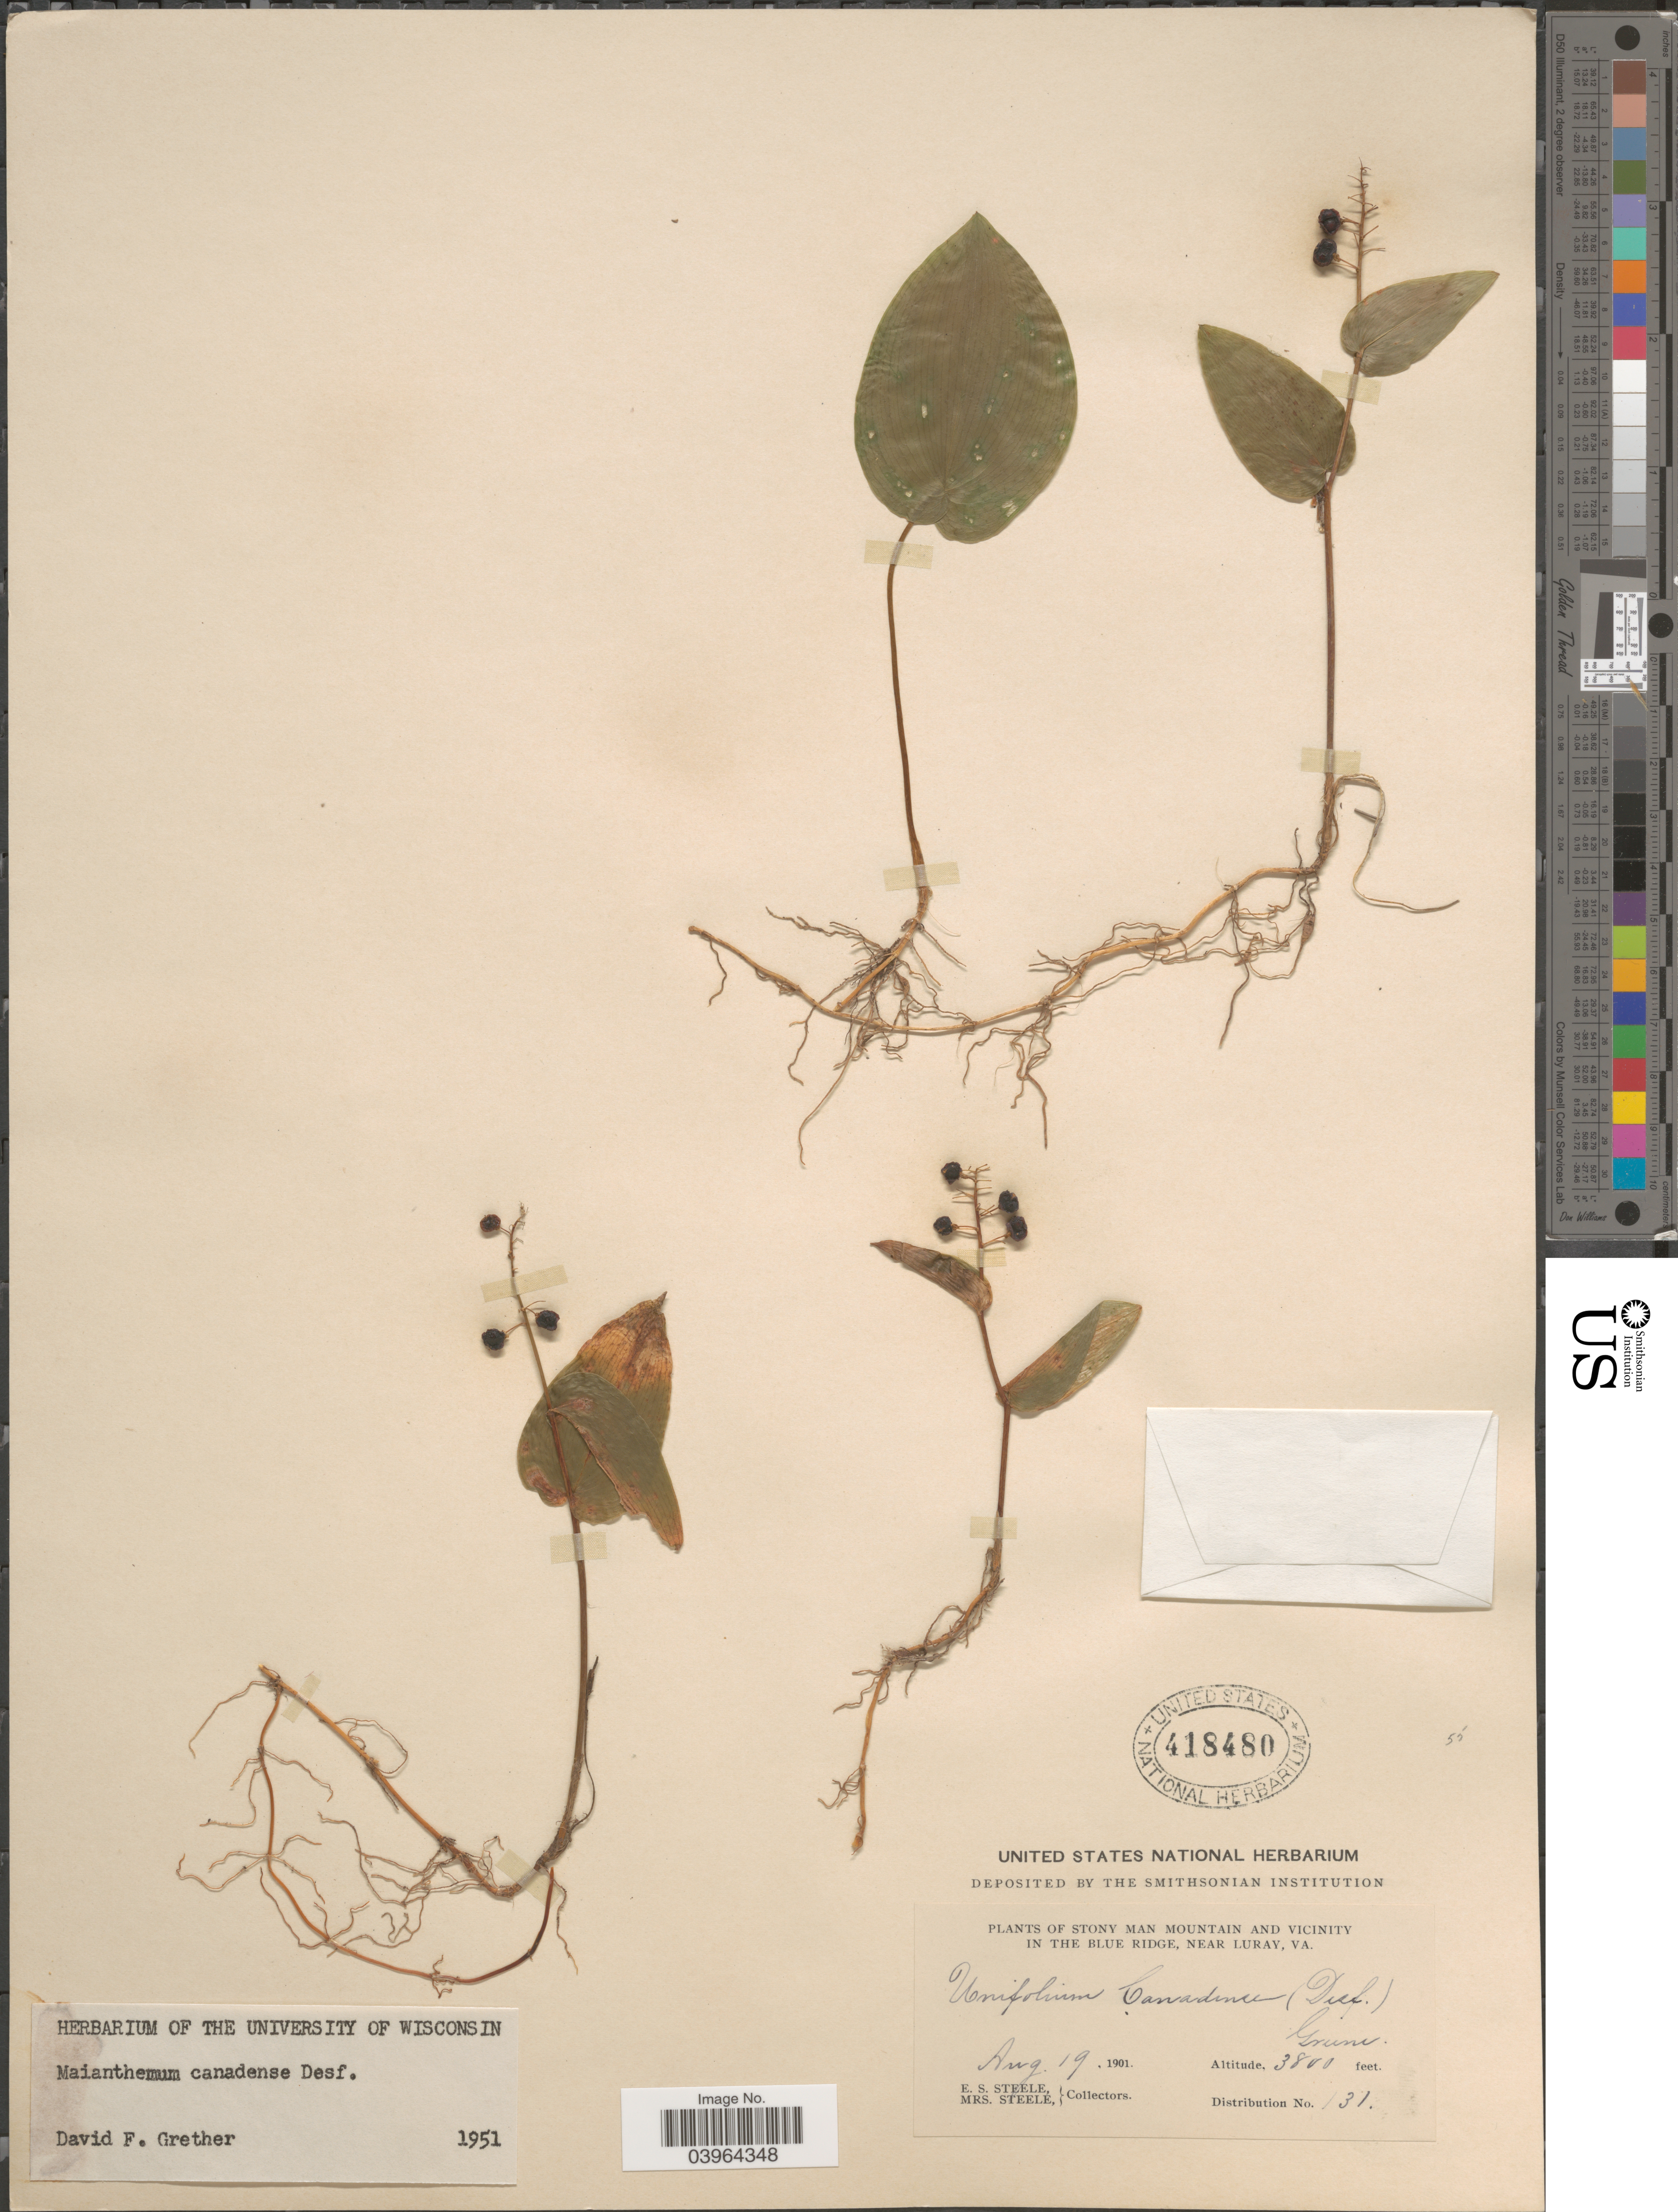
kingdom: Plantae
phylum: Tracheophyta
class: Liliopsida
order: Asparagales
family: Asparagaceae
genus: Maianthemum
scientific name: Maianthemum canadense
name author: Desf.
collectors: E. Steele & Mrs. E. S. Steele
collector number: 131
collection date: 1901-08-19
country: United States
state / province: Virginia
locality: Stony Man Mountain and vicinity in the Blue Ridge, Near Luray.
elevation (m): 1158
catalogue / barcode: US 418480